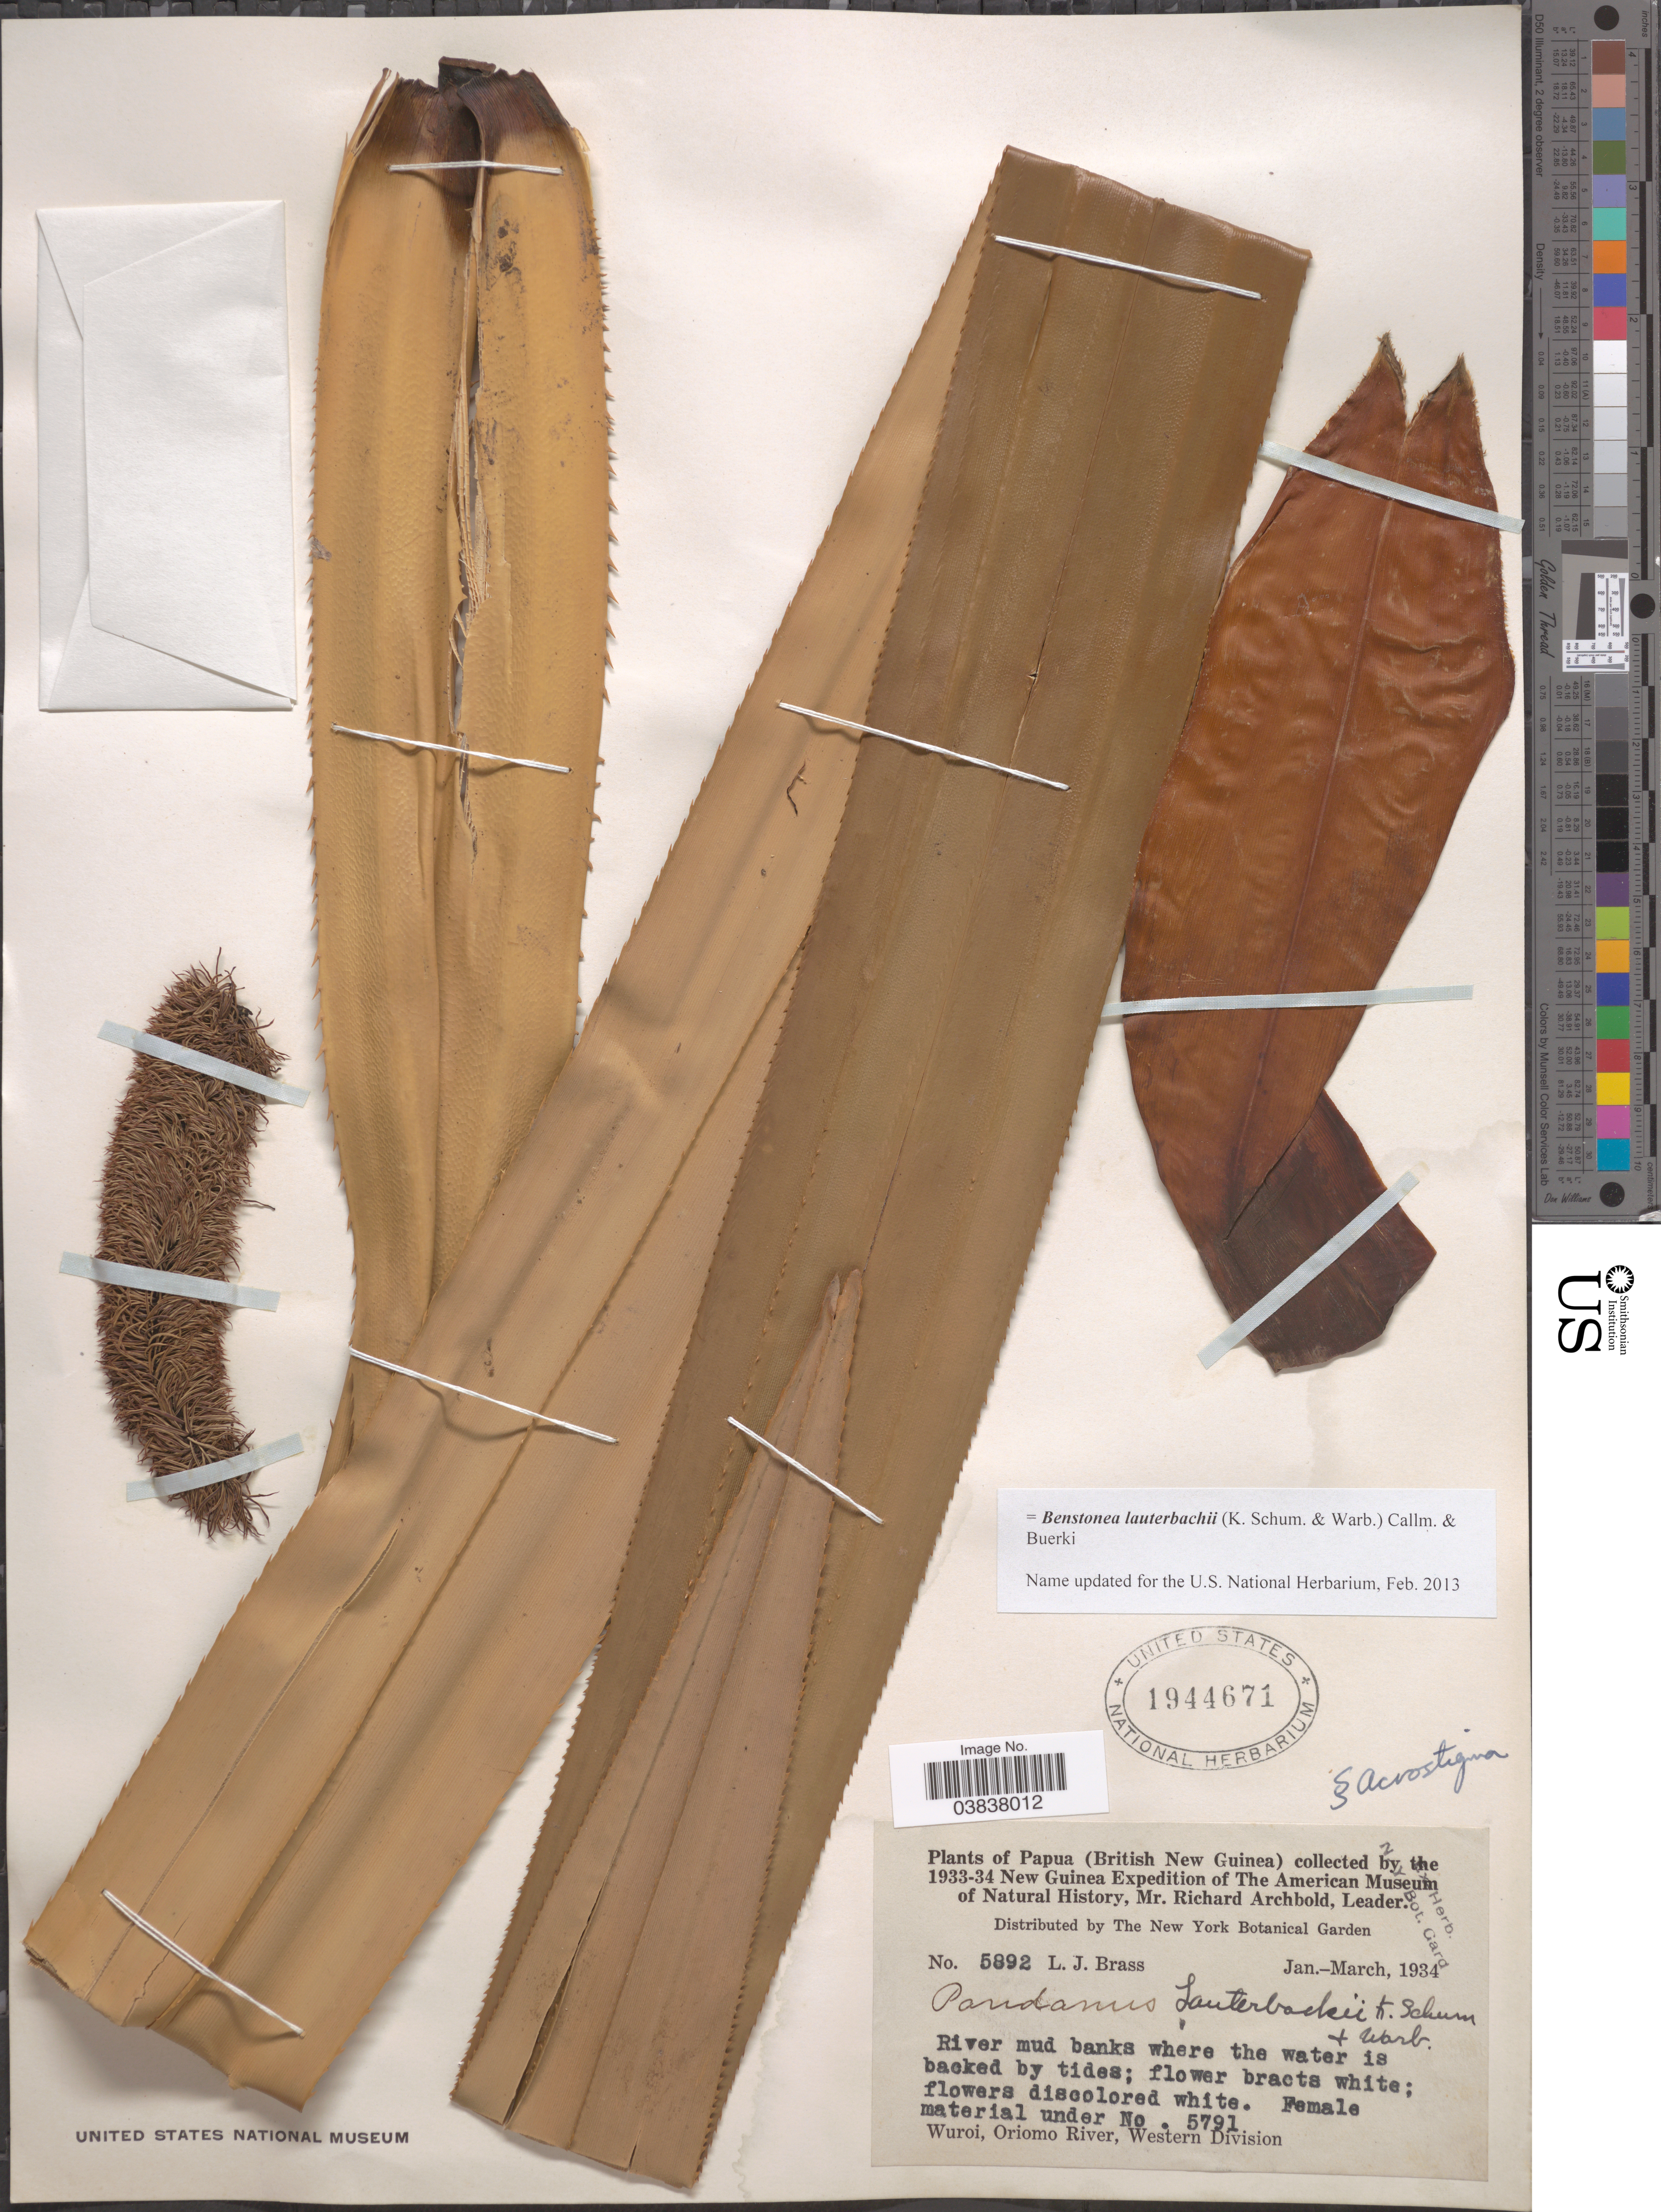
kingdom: Plantae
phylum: Tracheophyta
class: Liliopsida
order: Pandanales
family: Pandanaceae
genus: Benstonea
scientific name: Benstonea lauterbachii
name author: (K. Schum. & Warb.) Callm. & Buerki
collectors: L. J. Brass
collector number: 5892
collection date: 1934-01/1934-03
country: Papua New Guinea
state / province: Manus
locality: (British New Guinea). Wuroi, Oriomo River, Western Division.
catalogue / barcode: US 1944671